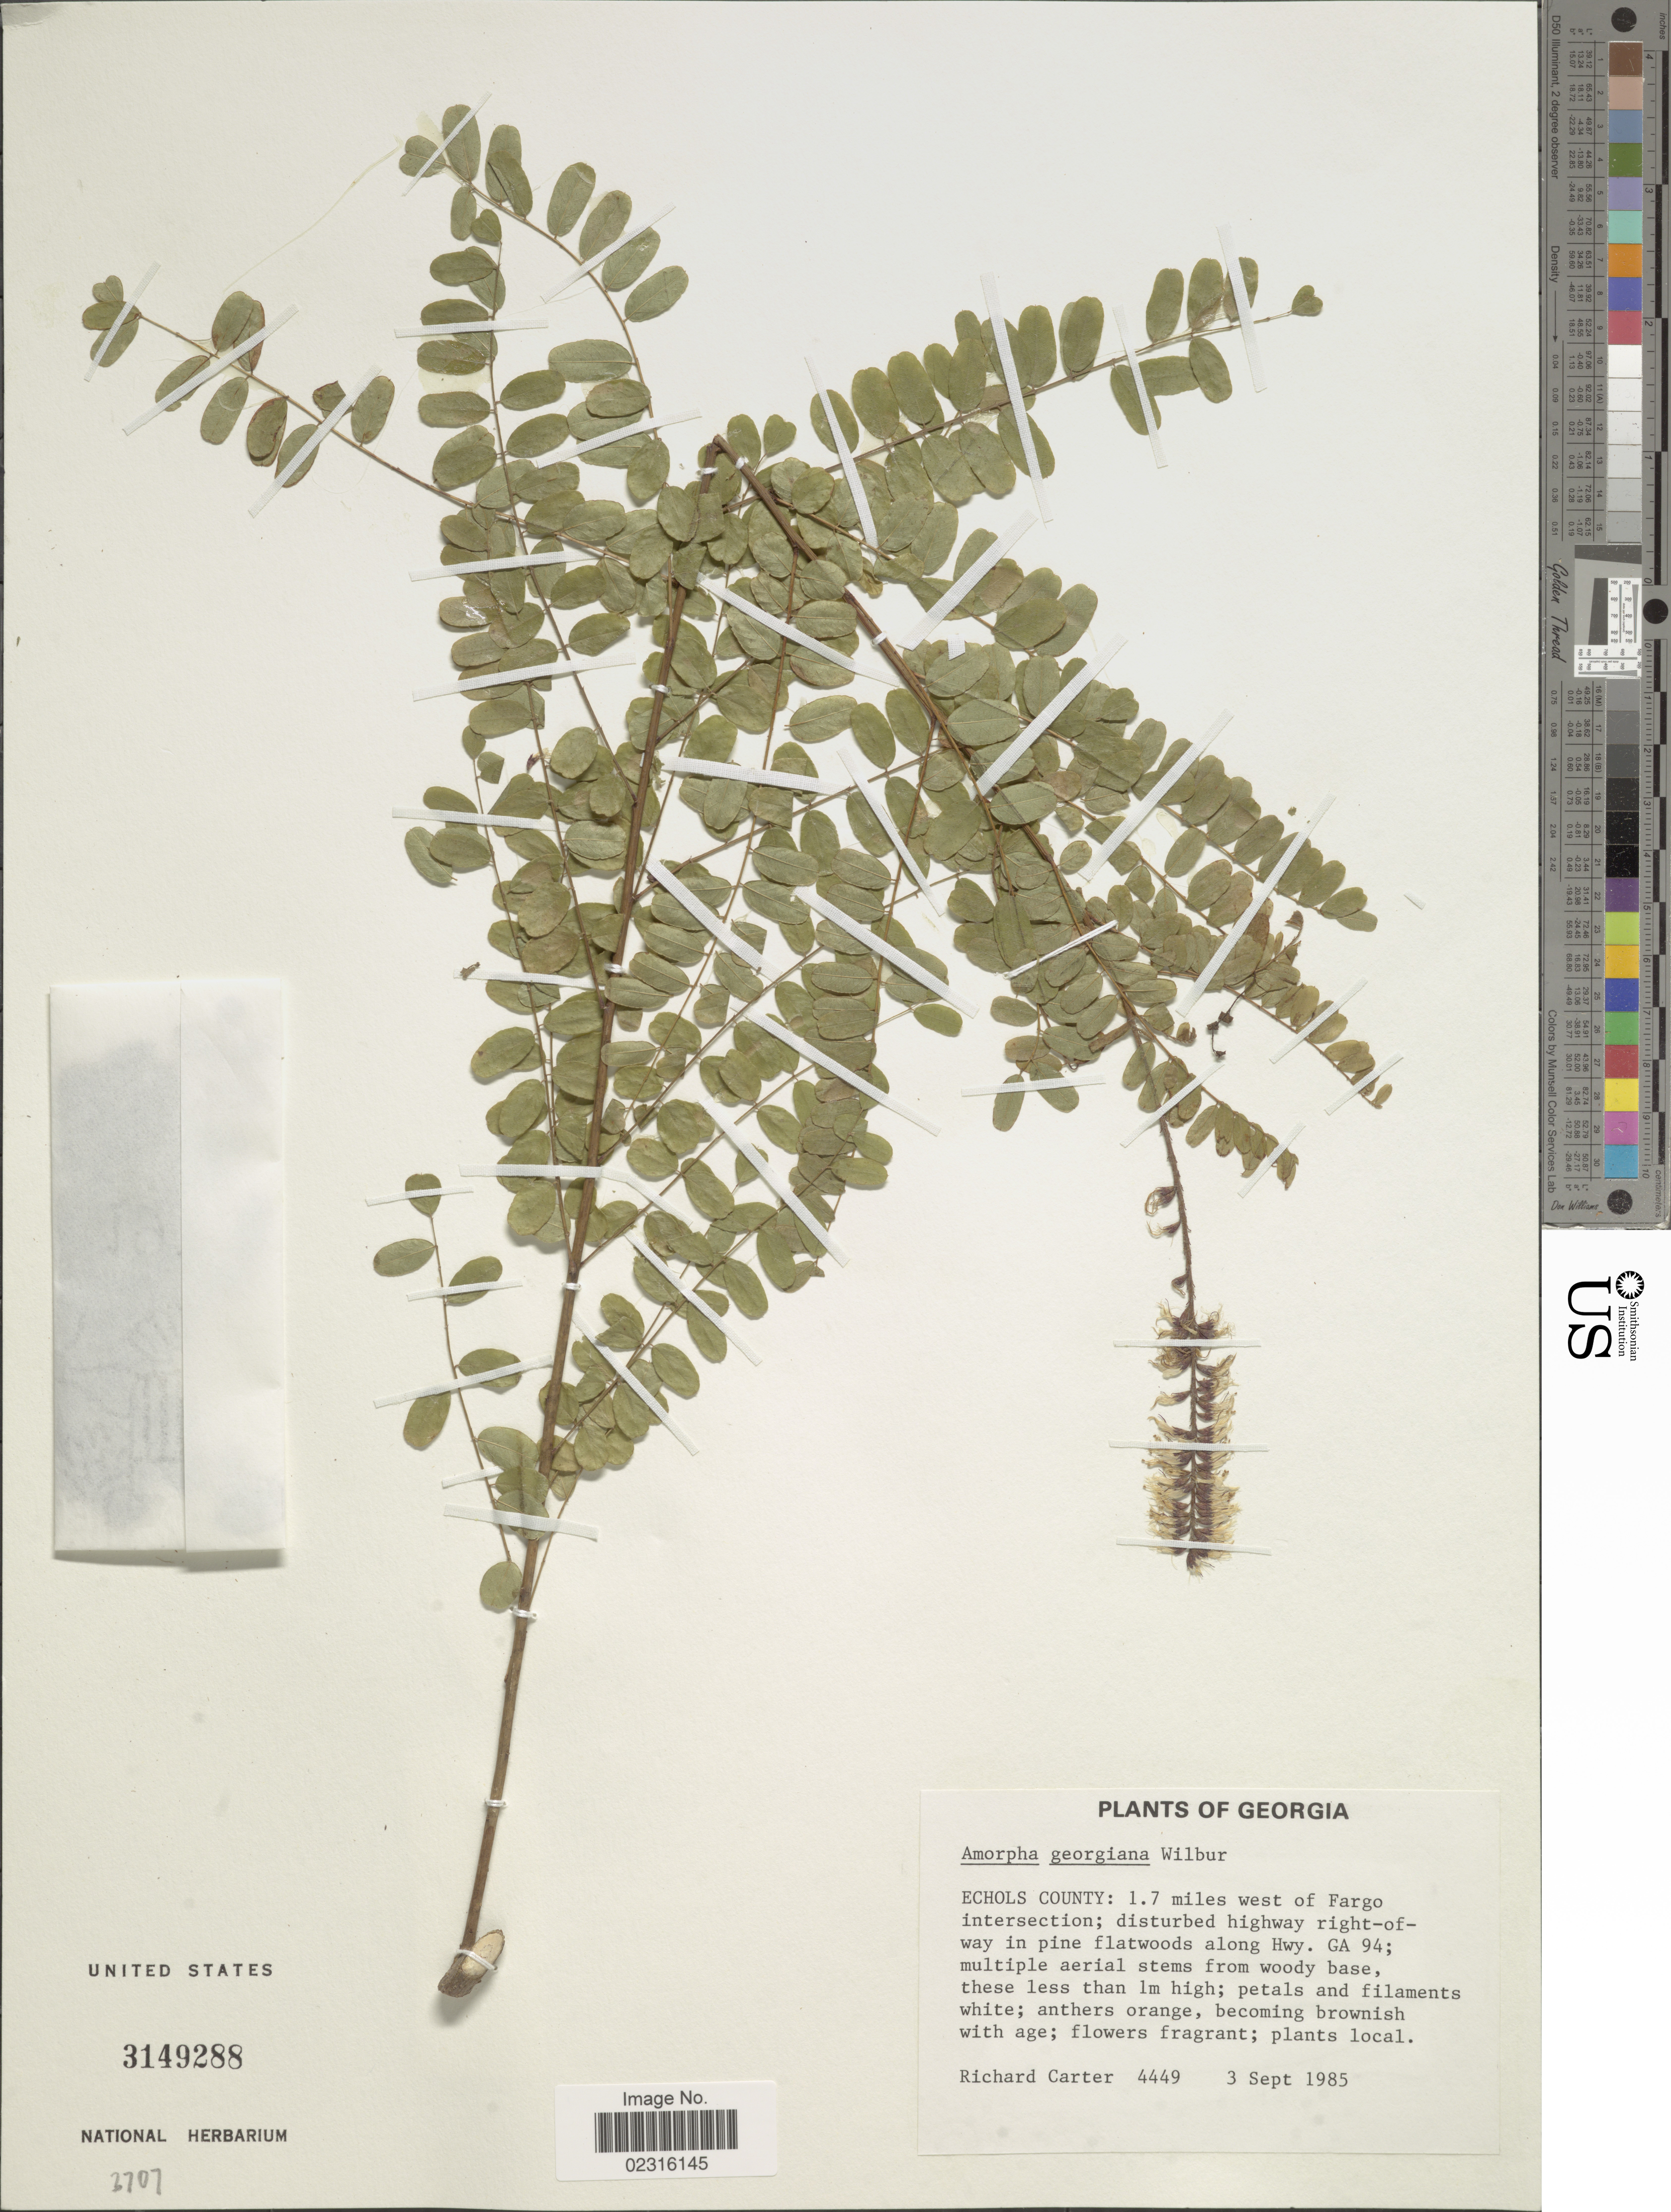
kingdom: Plantae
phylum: Tracheophyta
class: Magnoliopsida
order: Fabales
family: Fabaceae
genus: Amorpha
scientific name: Amorpha georgiana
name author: Wilbur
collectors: R. Carter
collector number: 4449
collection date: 1985-09-03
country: United States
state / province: Georgia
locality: Echols County: 1.7 miles west of Fargo intersection; disturbed highway right-of-way in pine flatwoods along Hwy. GA94.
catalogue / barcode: US 3149288